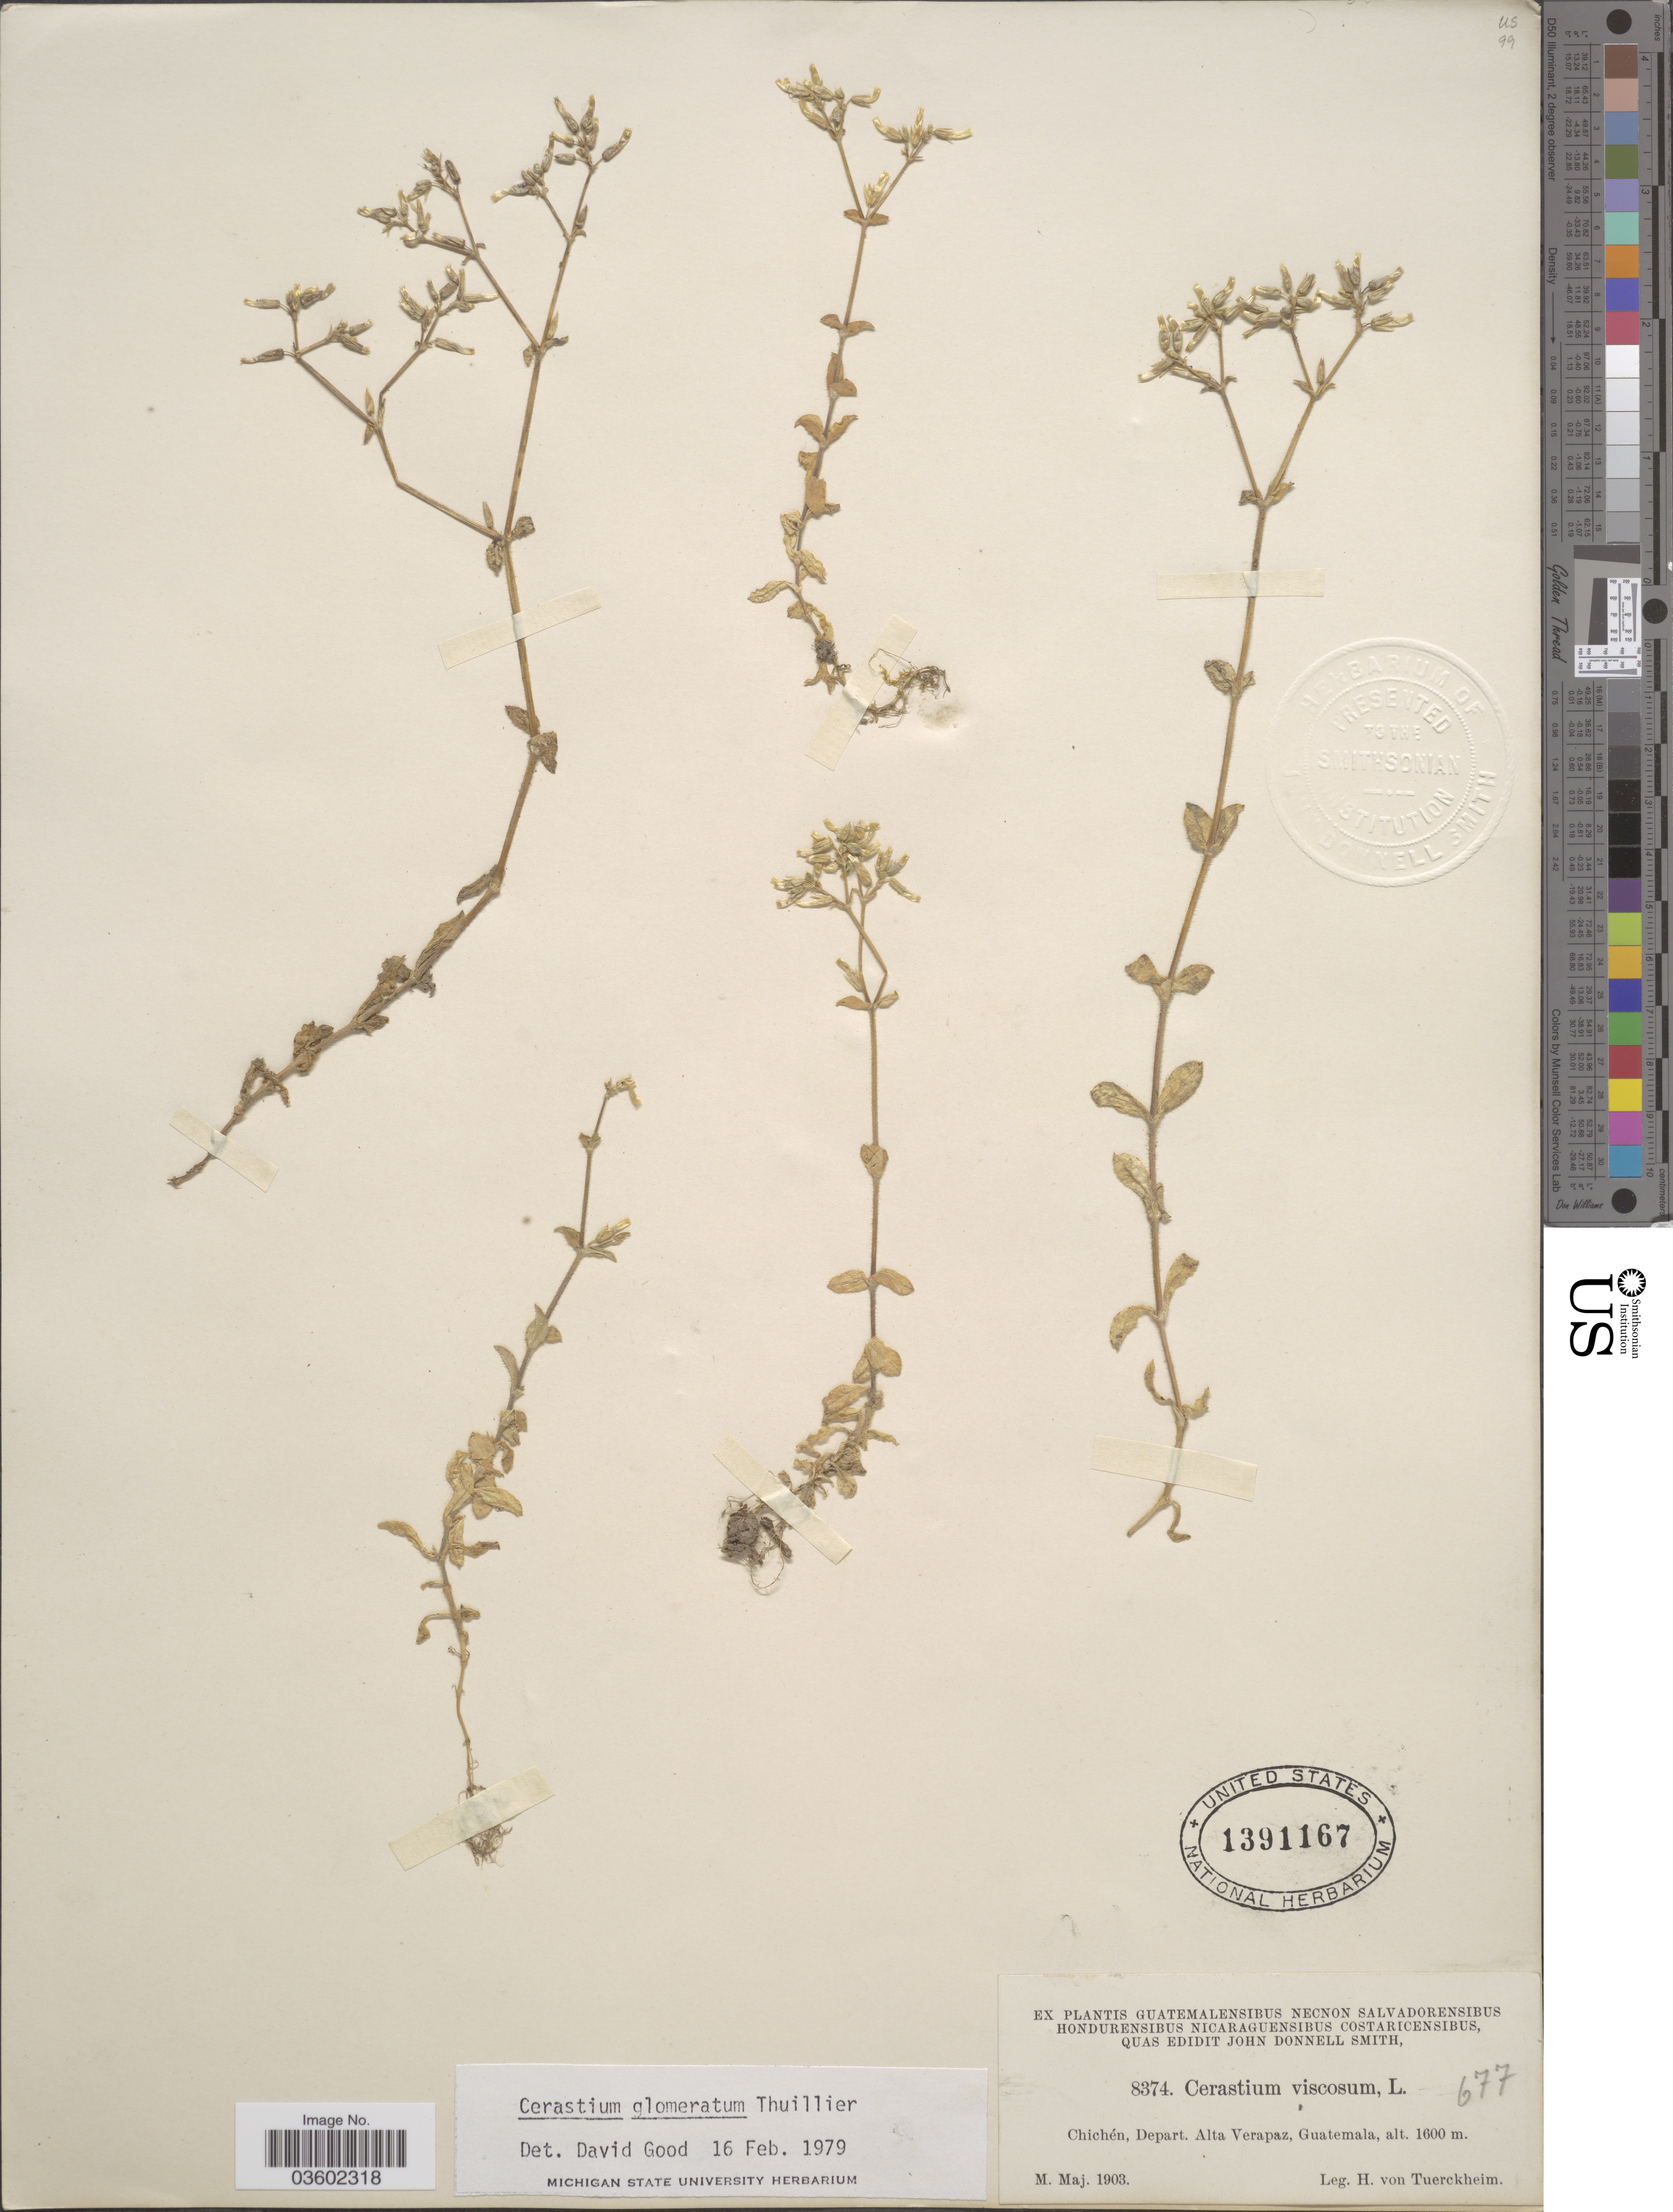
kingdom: Plantae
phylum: Tracheophyta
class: Magnoliopsida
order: Caryophyllales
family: Caryophyllaceae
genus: Cerastium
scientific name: Cerastium glomeratum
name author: Thuill.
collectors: H. von Türckheim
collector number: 8374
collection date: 1903-05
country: Guatemala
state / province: Alta Verapaz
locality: Chichén, Depart. Alta Verapaz.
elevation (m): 1600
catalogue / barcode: US 1391167